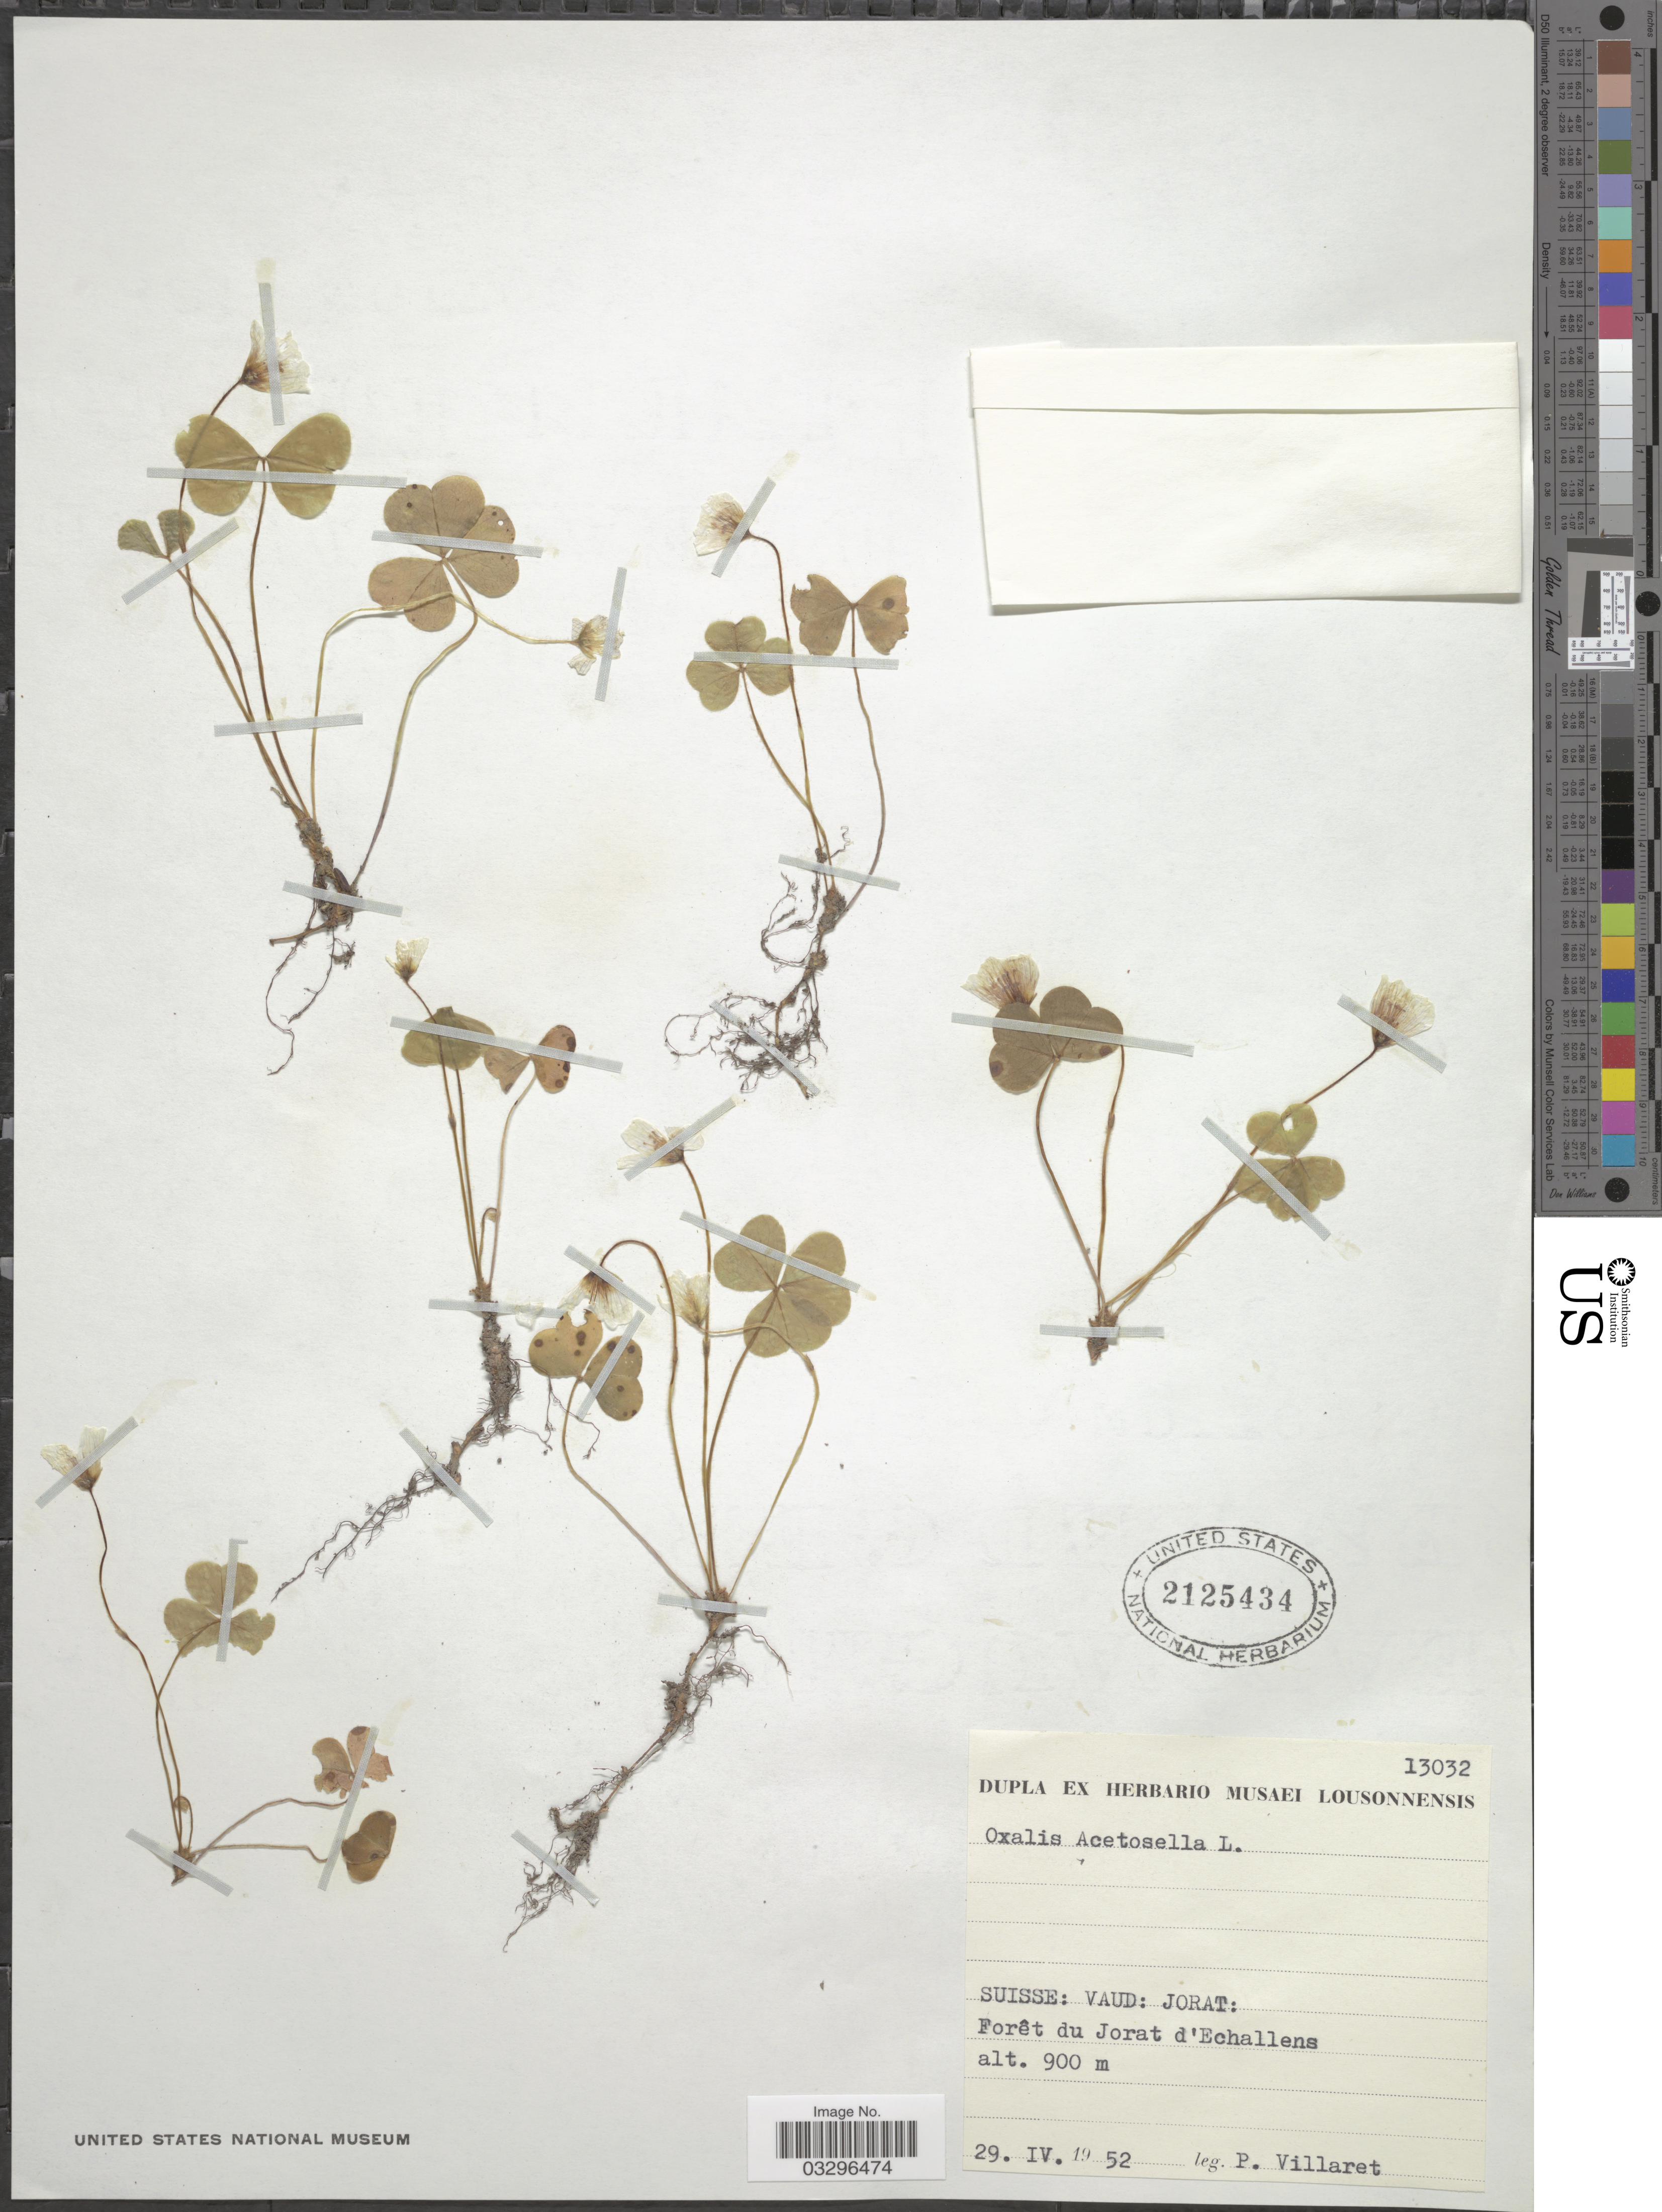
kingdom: Plantae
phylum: Tracheophyta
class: Magnoliopsida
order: Oxalidales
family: Oxalidaceae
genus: Oxalis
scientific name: Oxalis acetosella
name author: L.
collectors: P. Villaret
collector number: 13032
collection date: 1952-04-29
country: Switzerland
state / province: Vaud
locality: Suisse: Jorat: Forêt du Jorat d'Enchallens.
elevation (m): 900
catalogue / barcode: US 2125434